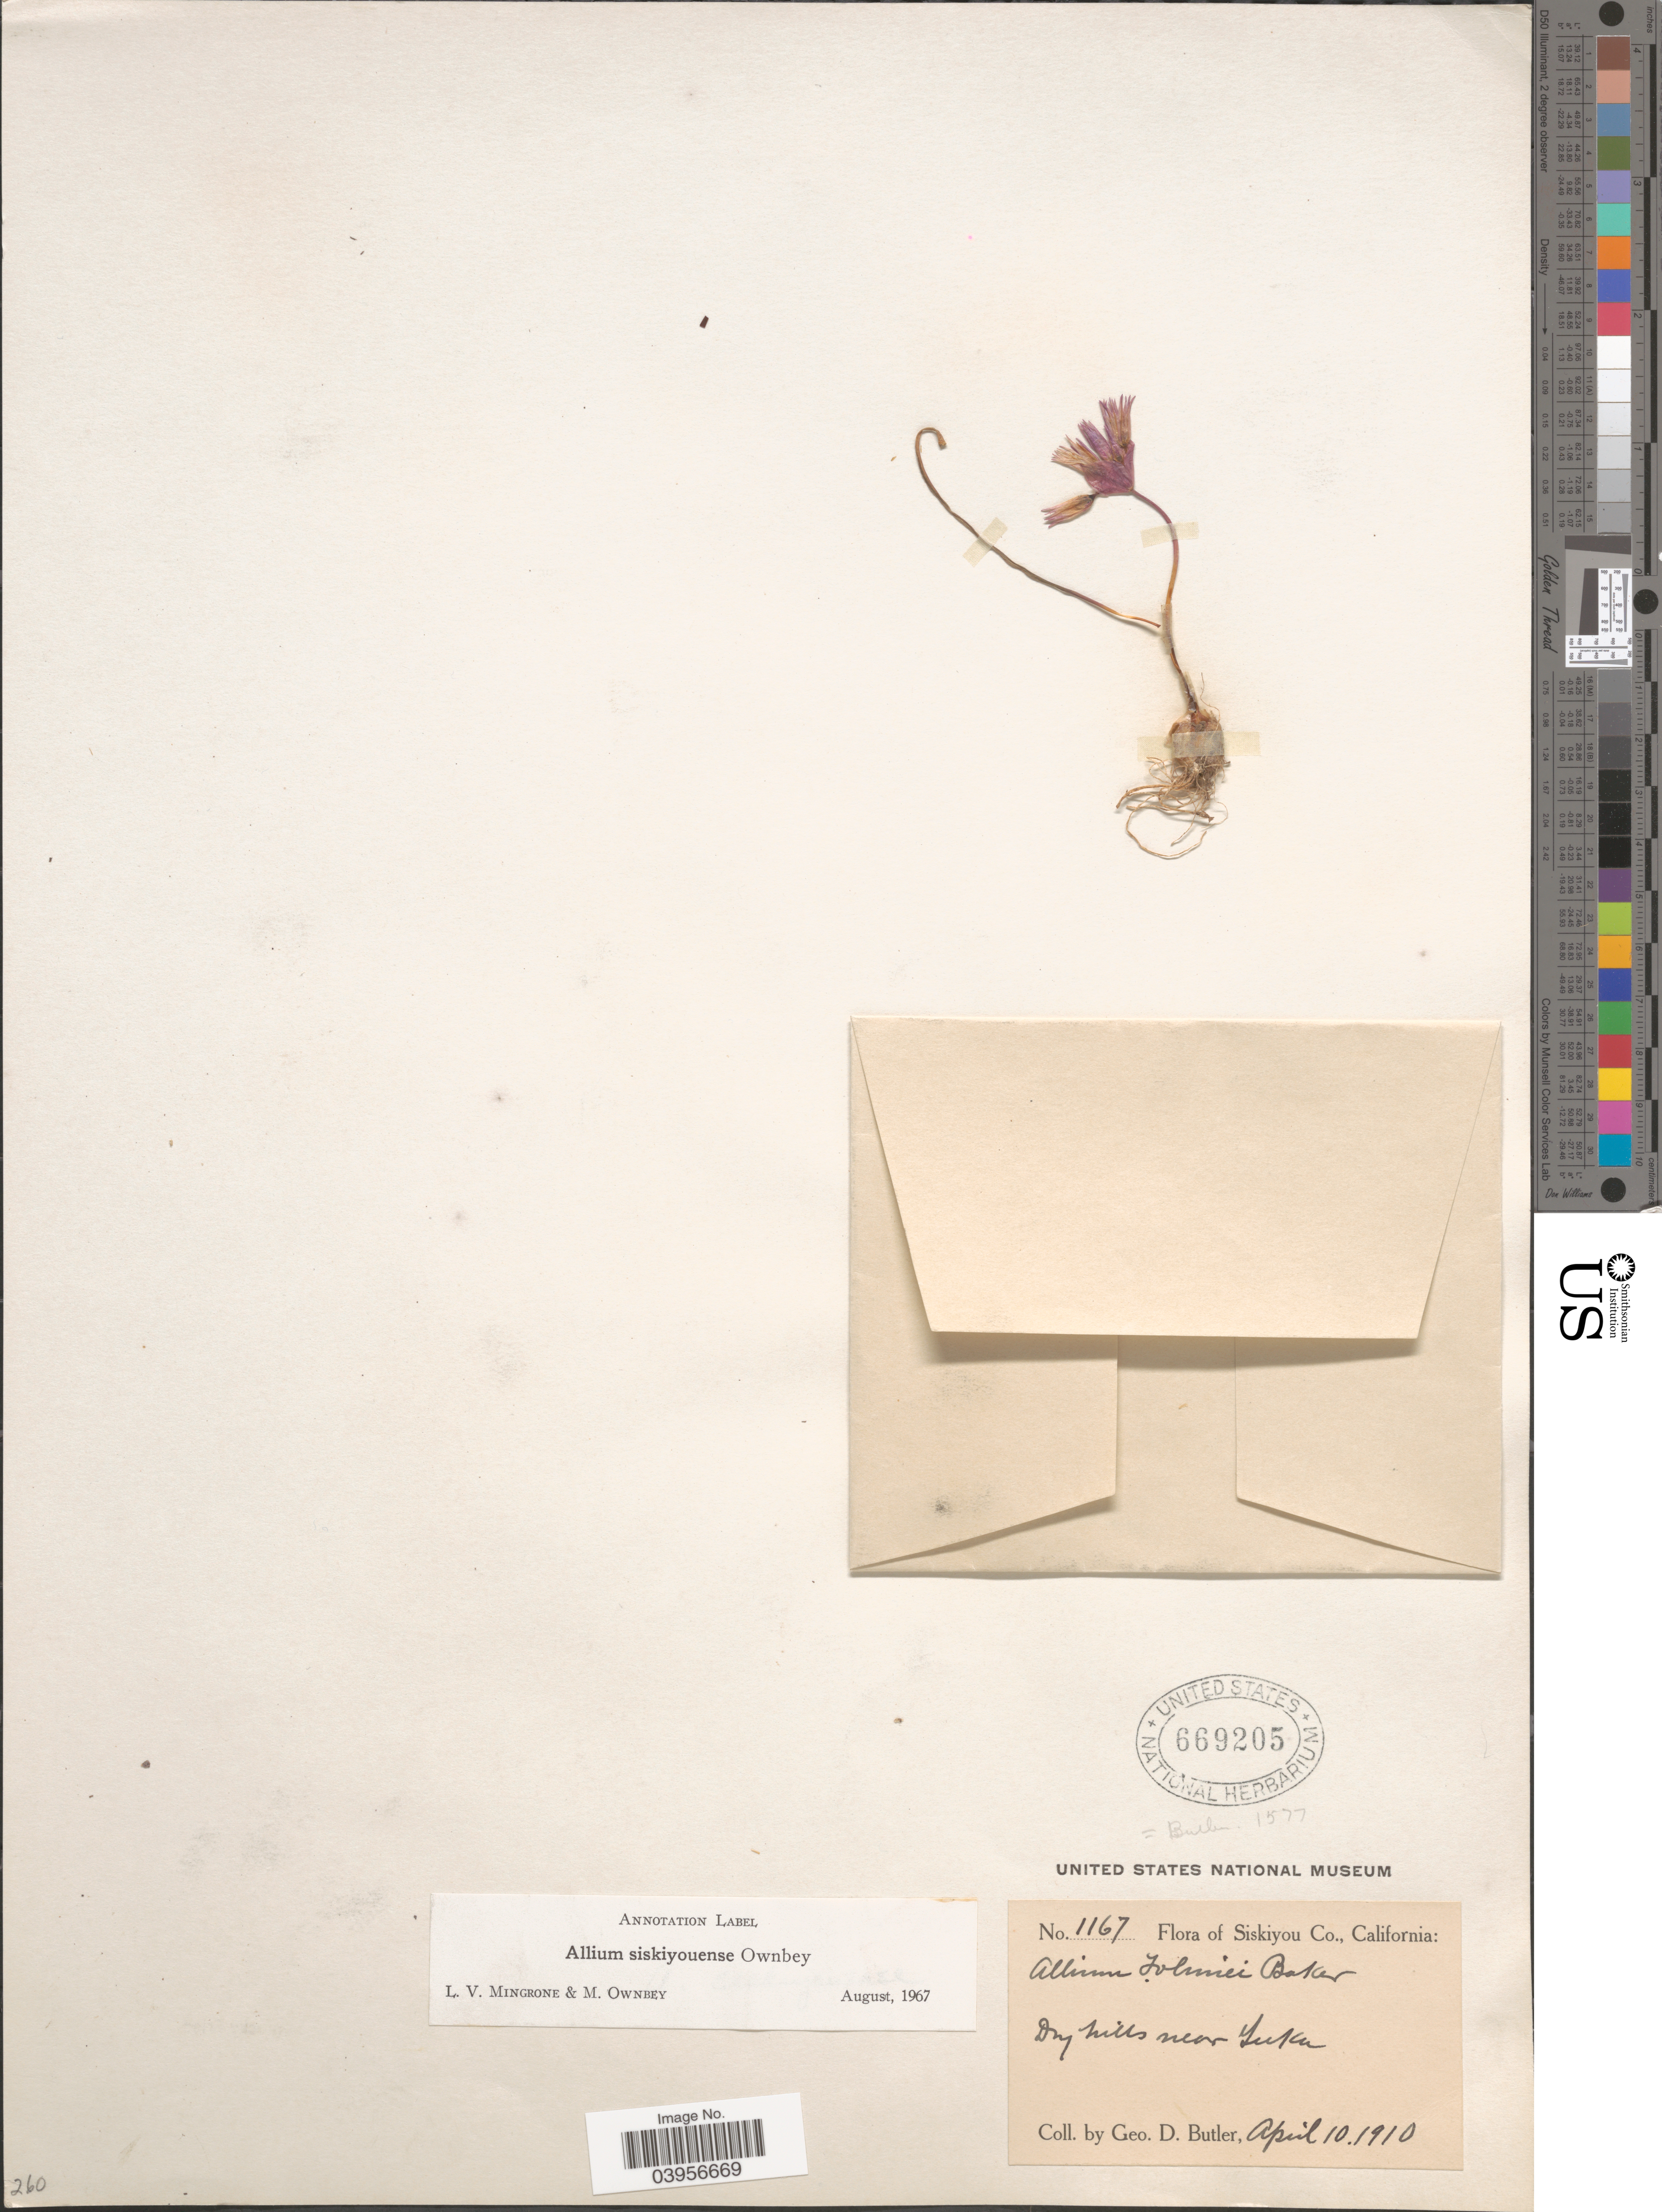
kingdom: Plantae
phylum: Tracheophyta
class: Liliopsida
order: Asparagales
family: Amaryllidaceae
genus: Allium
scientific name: Allium siskiyouense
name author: Ownbey ex Traub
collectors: G. D. Butler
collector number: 1167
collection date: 1910-04-10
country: United States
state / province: California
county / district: Siskiyou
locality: Siskiyou Co. Dry hills near Yreka.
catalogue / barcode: US 669205